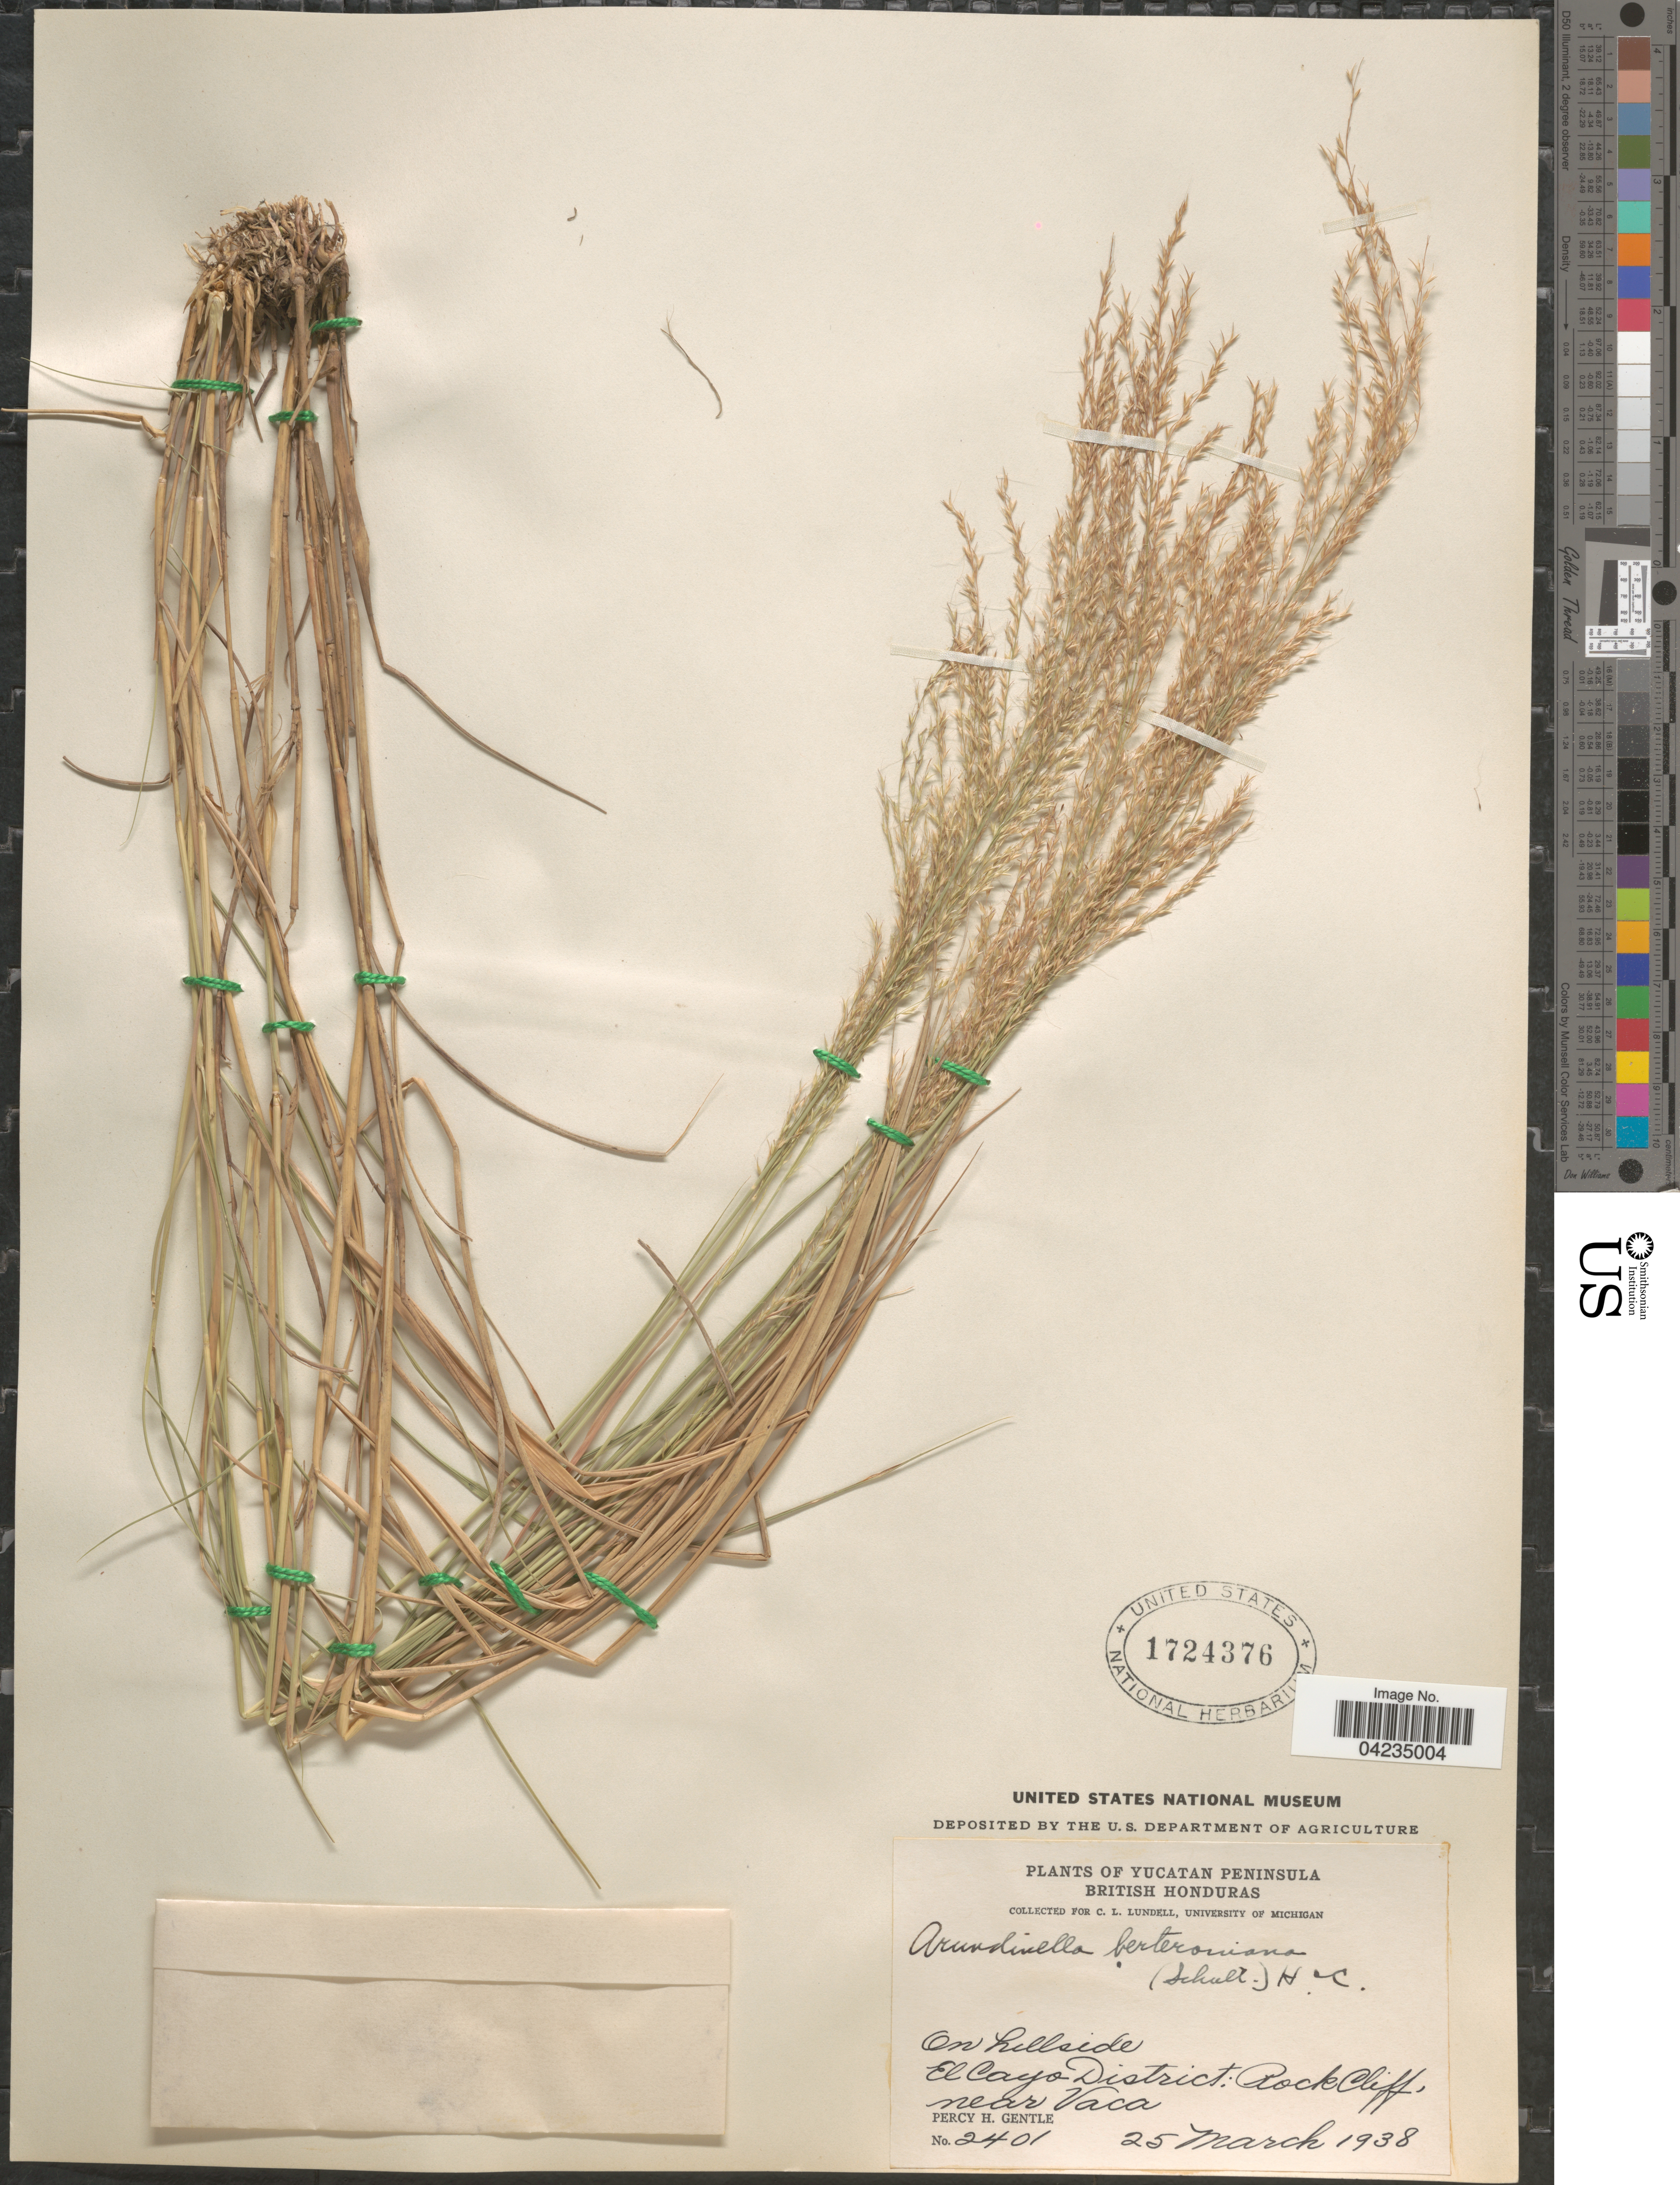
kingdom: Plantae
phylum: Tracheophyta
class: Liliopsida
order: Poales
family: Poaceae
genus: Arundinella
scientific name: Arundinella berteroniana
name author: (Schult.) Hitchc. & Chase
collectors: P. H. Gentle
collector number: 2401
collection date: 1938-03-25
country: Belize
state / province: Cayo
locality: Yucatan Peninsula. British Honduras. El Cayo District: Rock Cliff, near Vaca.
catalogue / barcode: US 1724376